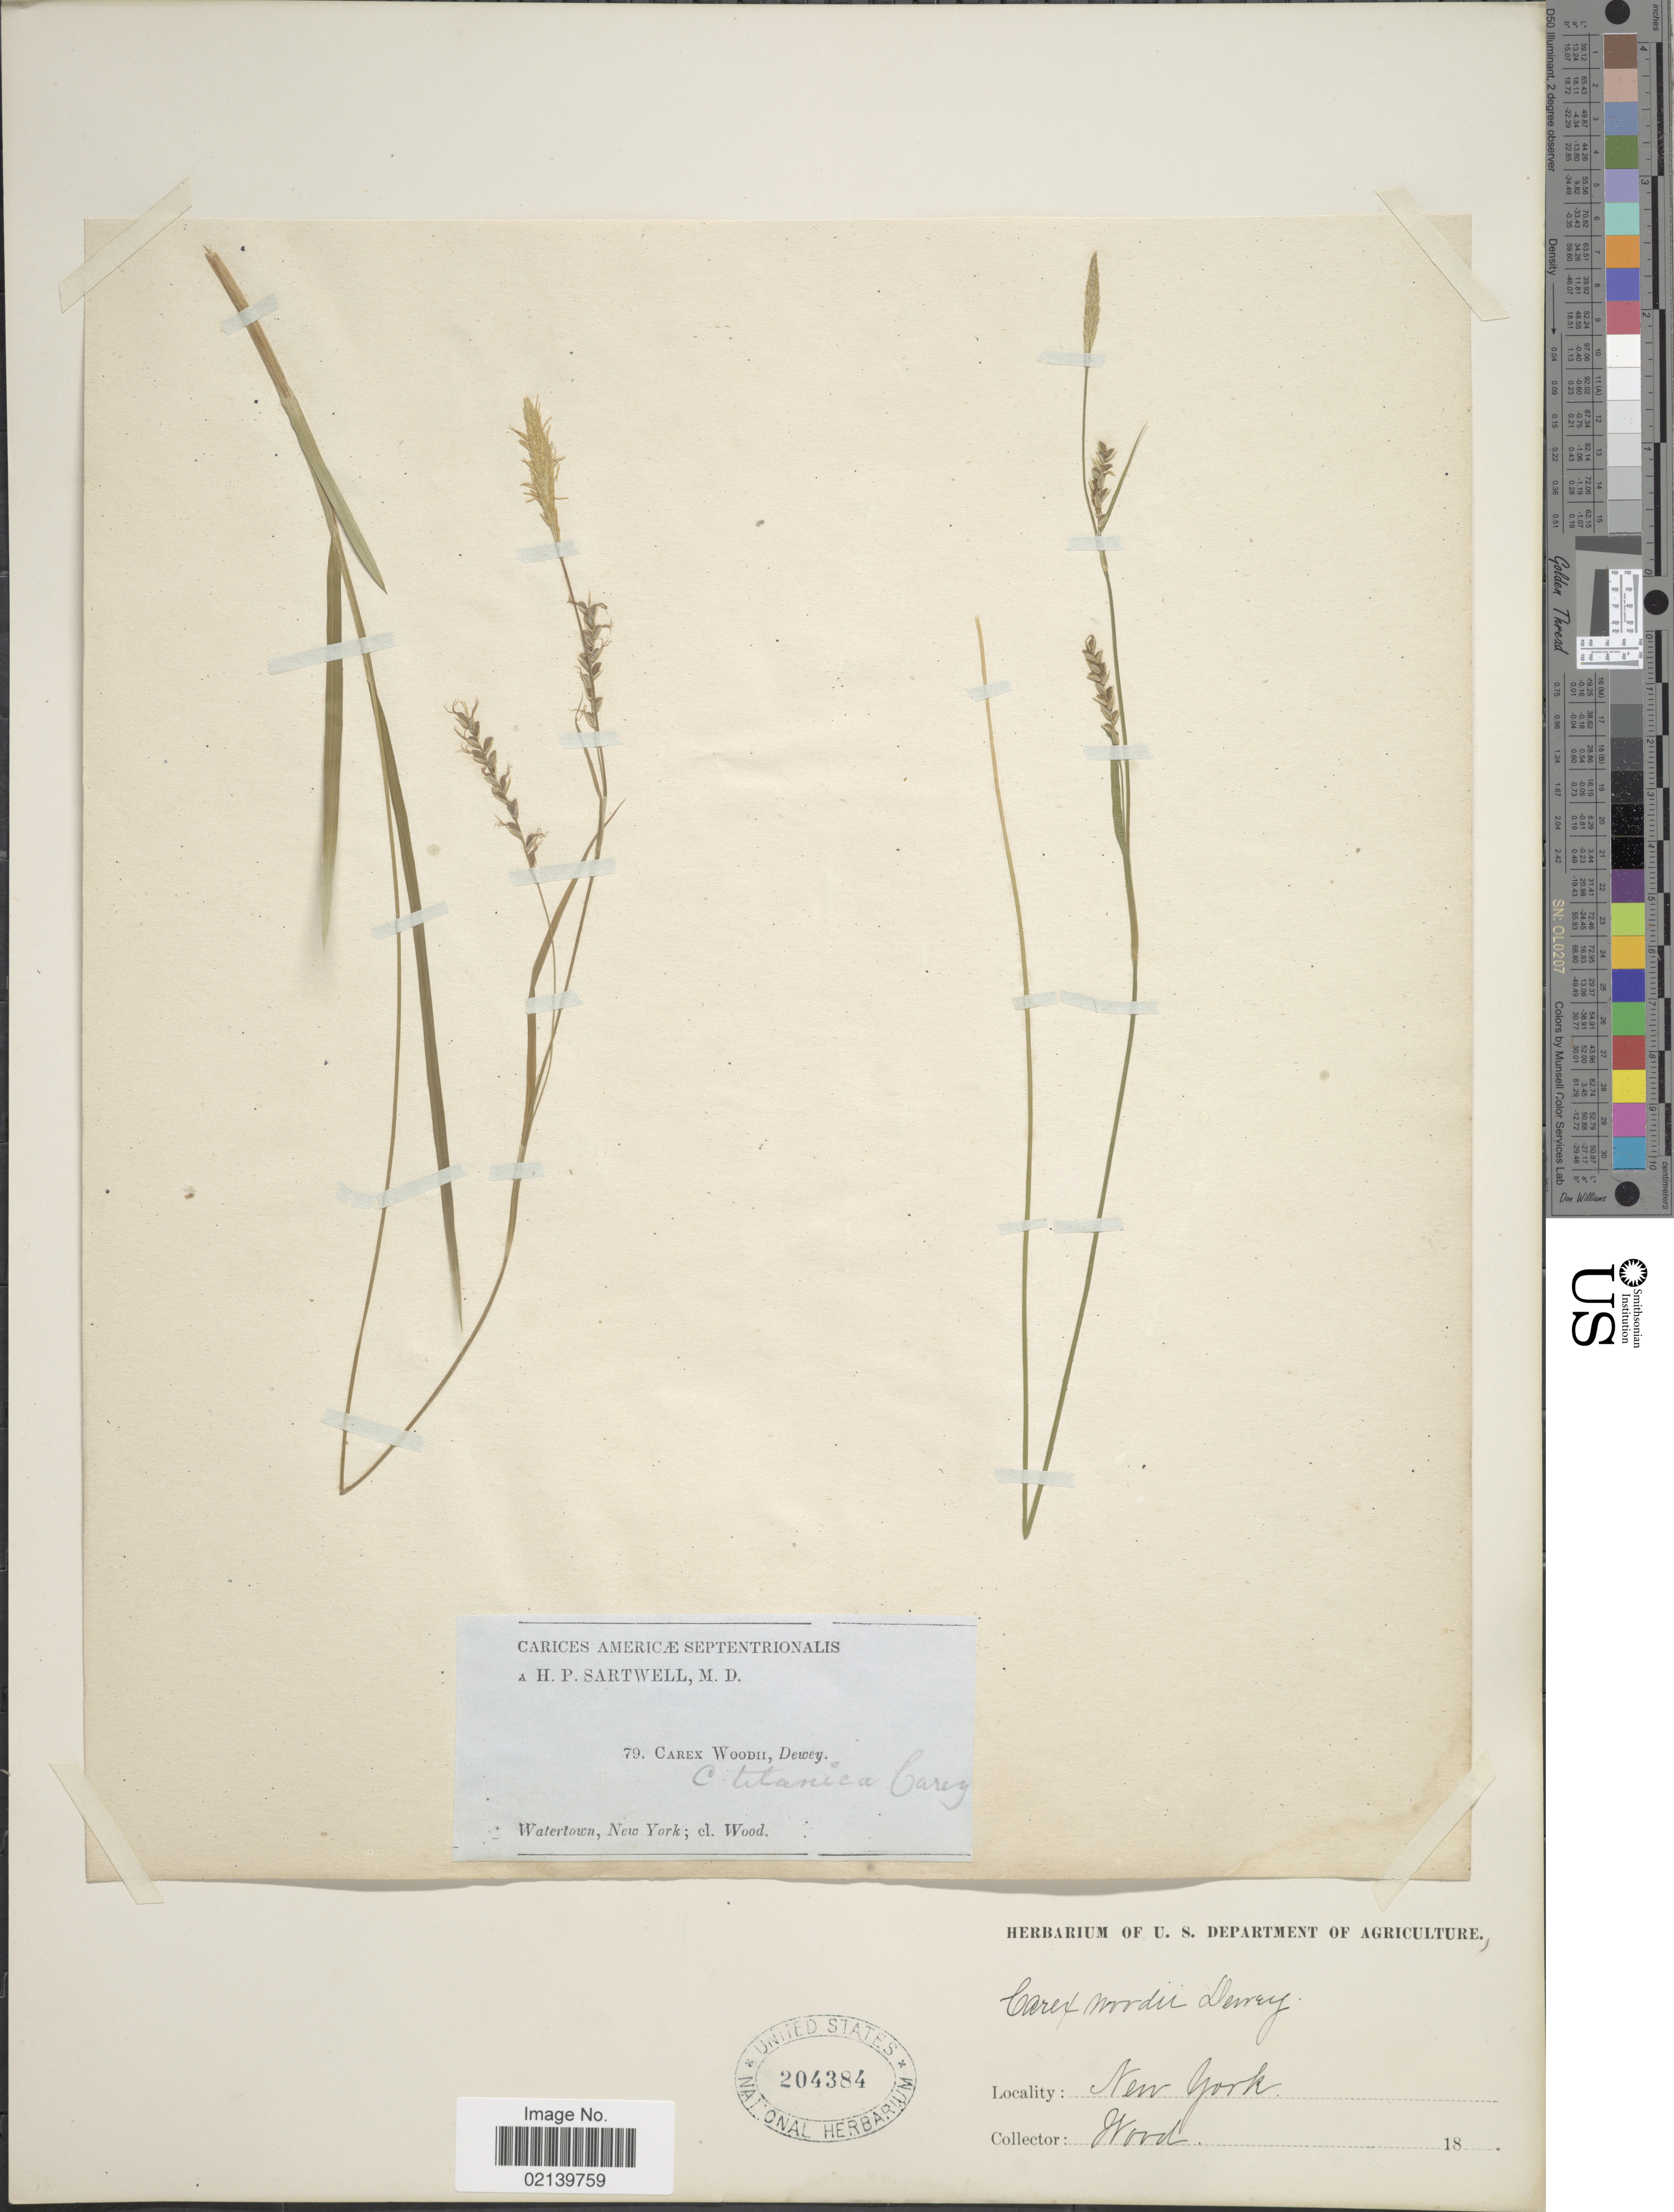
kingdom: Plantae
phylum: Tracheophyta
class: Liliopsida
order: Poales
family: Cyperaceae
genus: Carex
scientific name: Carex woodii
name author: Dewey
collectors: Wood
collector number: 79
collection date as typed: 18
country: United States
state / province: New York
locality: Watertown.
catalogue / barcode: US 204384